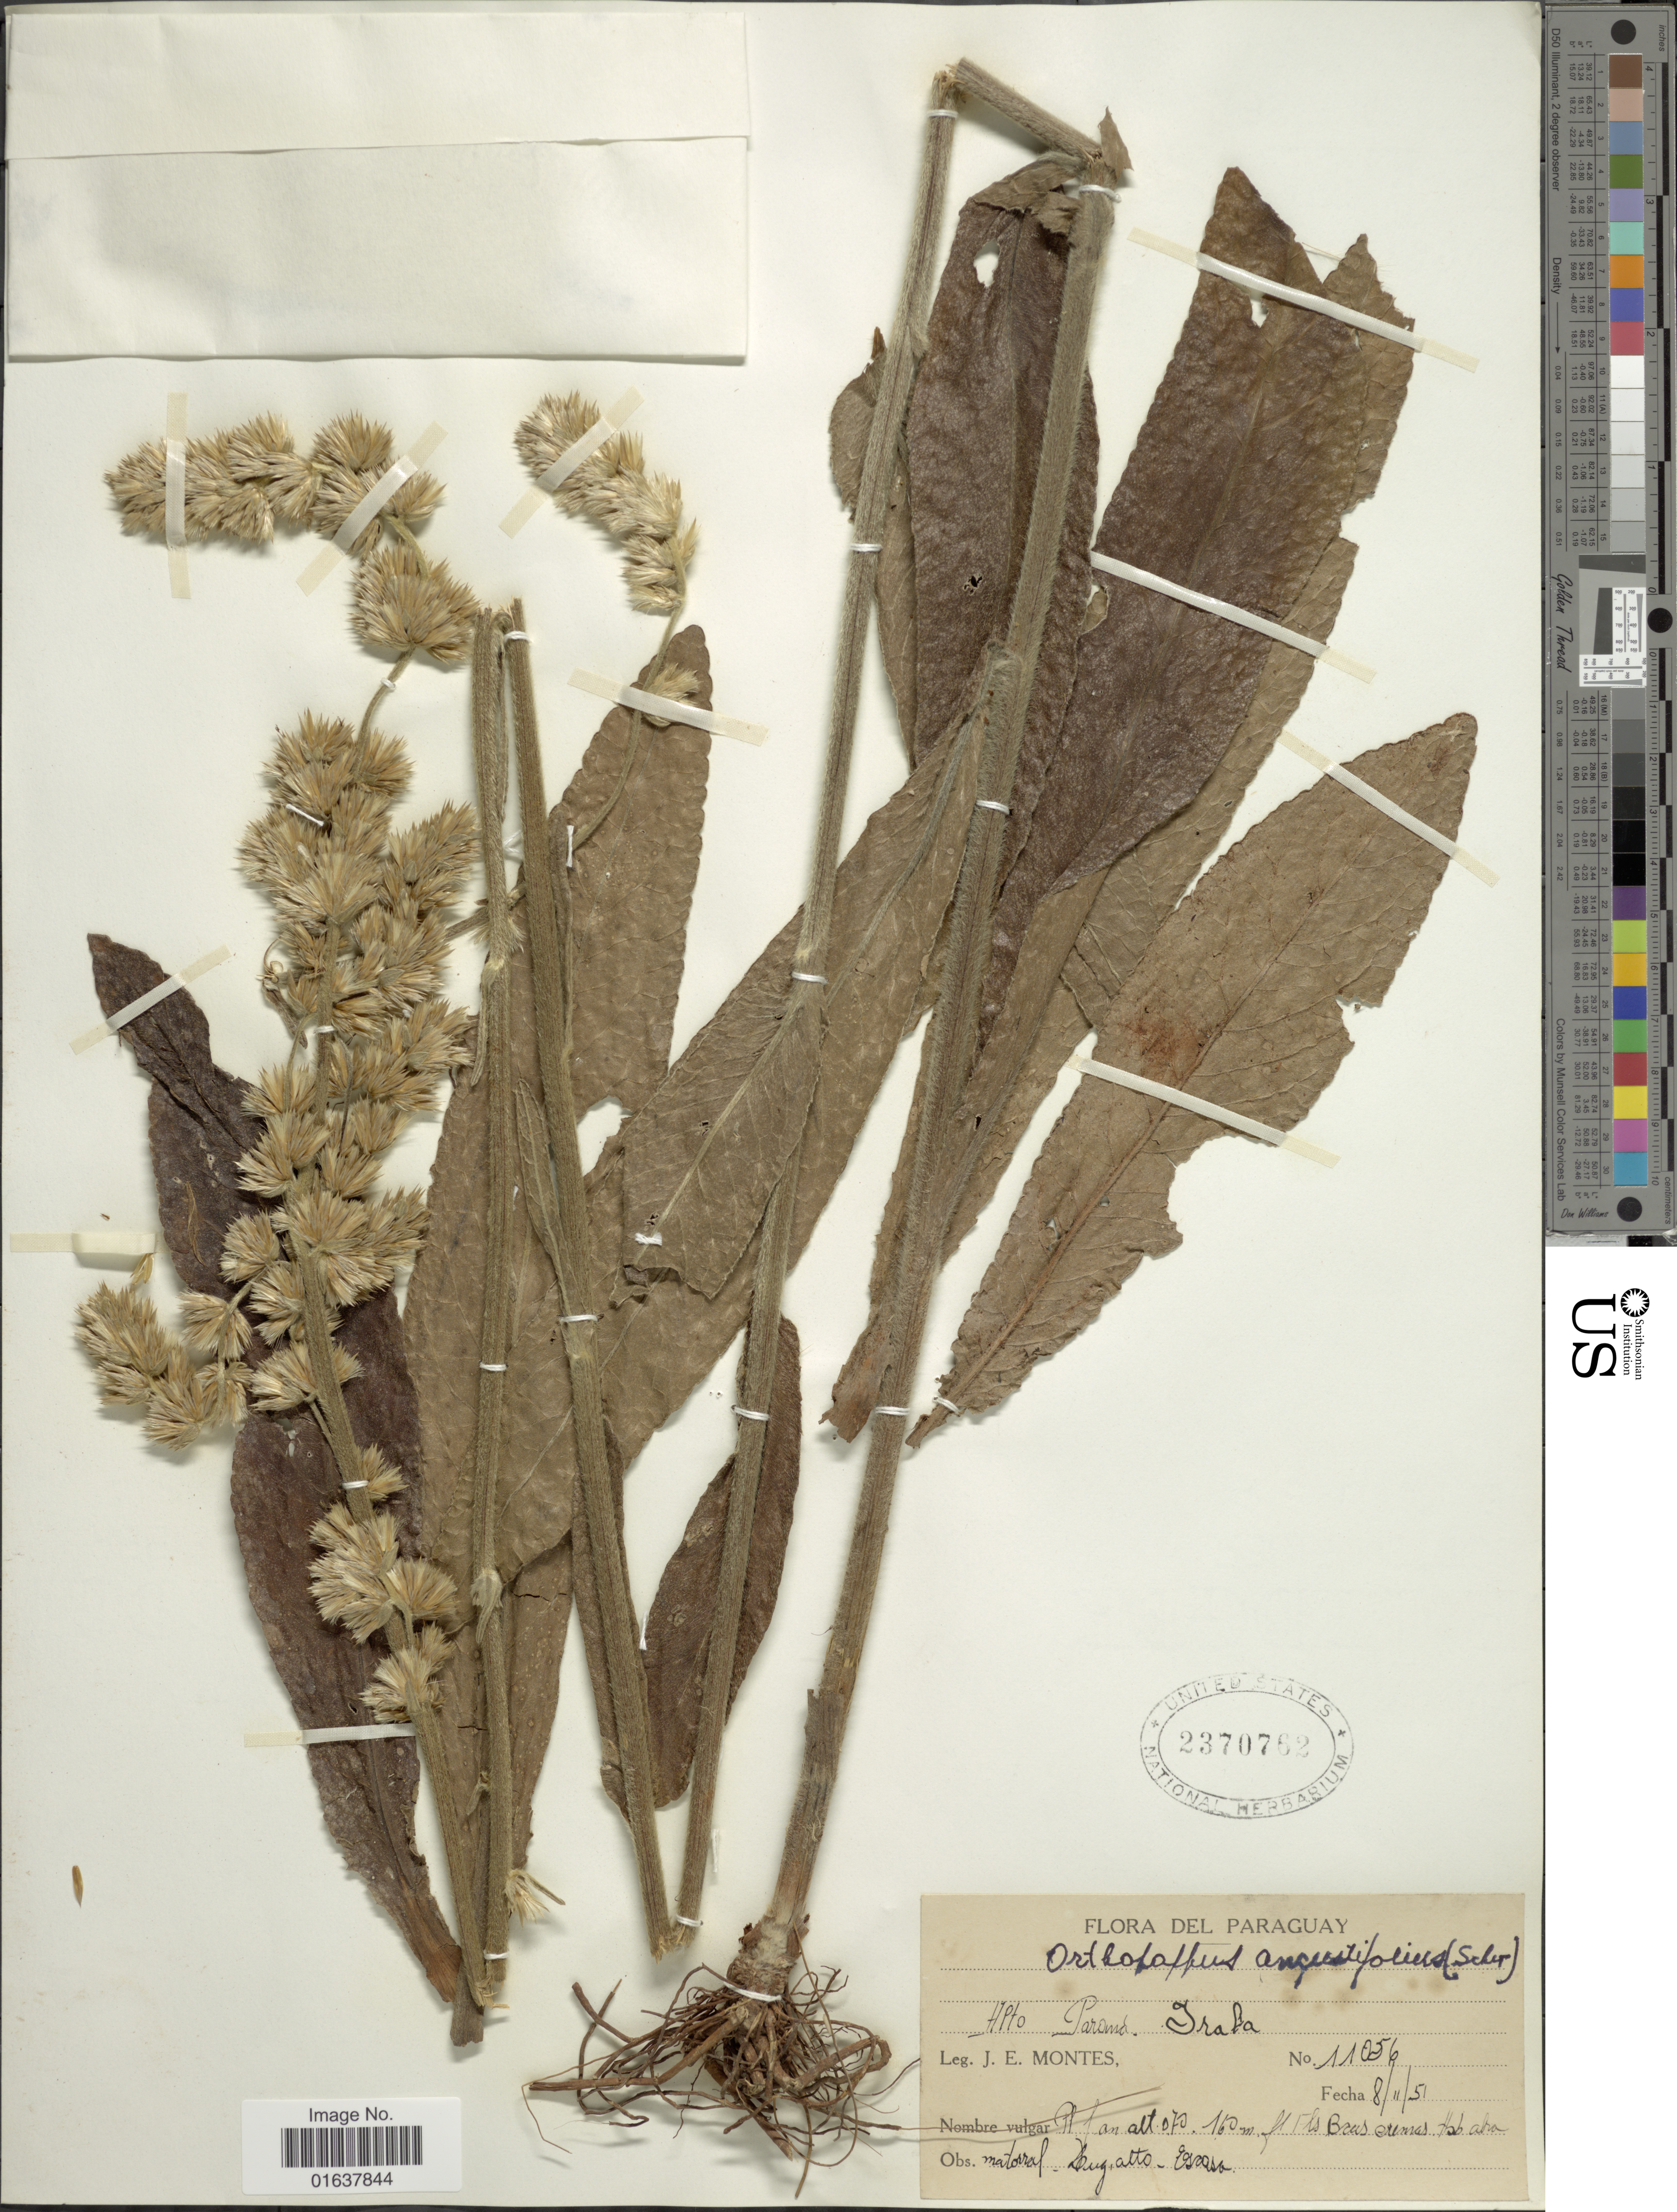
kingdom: Plantae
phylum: Tracheophyta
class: Magnoliopsida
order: Asterales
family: Asteraceae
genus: Orthopappus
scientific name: Orthopappus angustifolius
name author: (Sw.) Gleason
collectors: J. E. Montes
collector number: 11056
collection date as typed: Transcribed d/m/y: 8/11/51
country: Paraguay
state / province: Alto Parana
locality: Iraba.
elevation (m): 70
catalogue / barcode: US 2370762